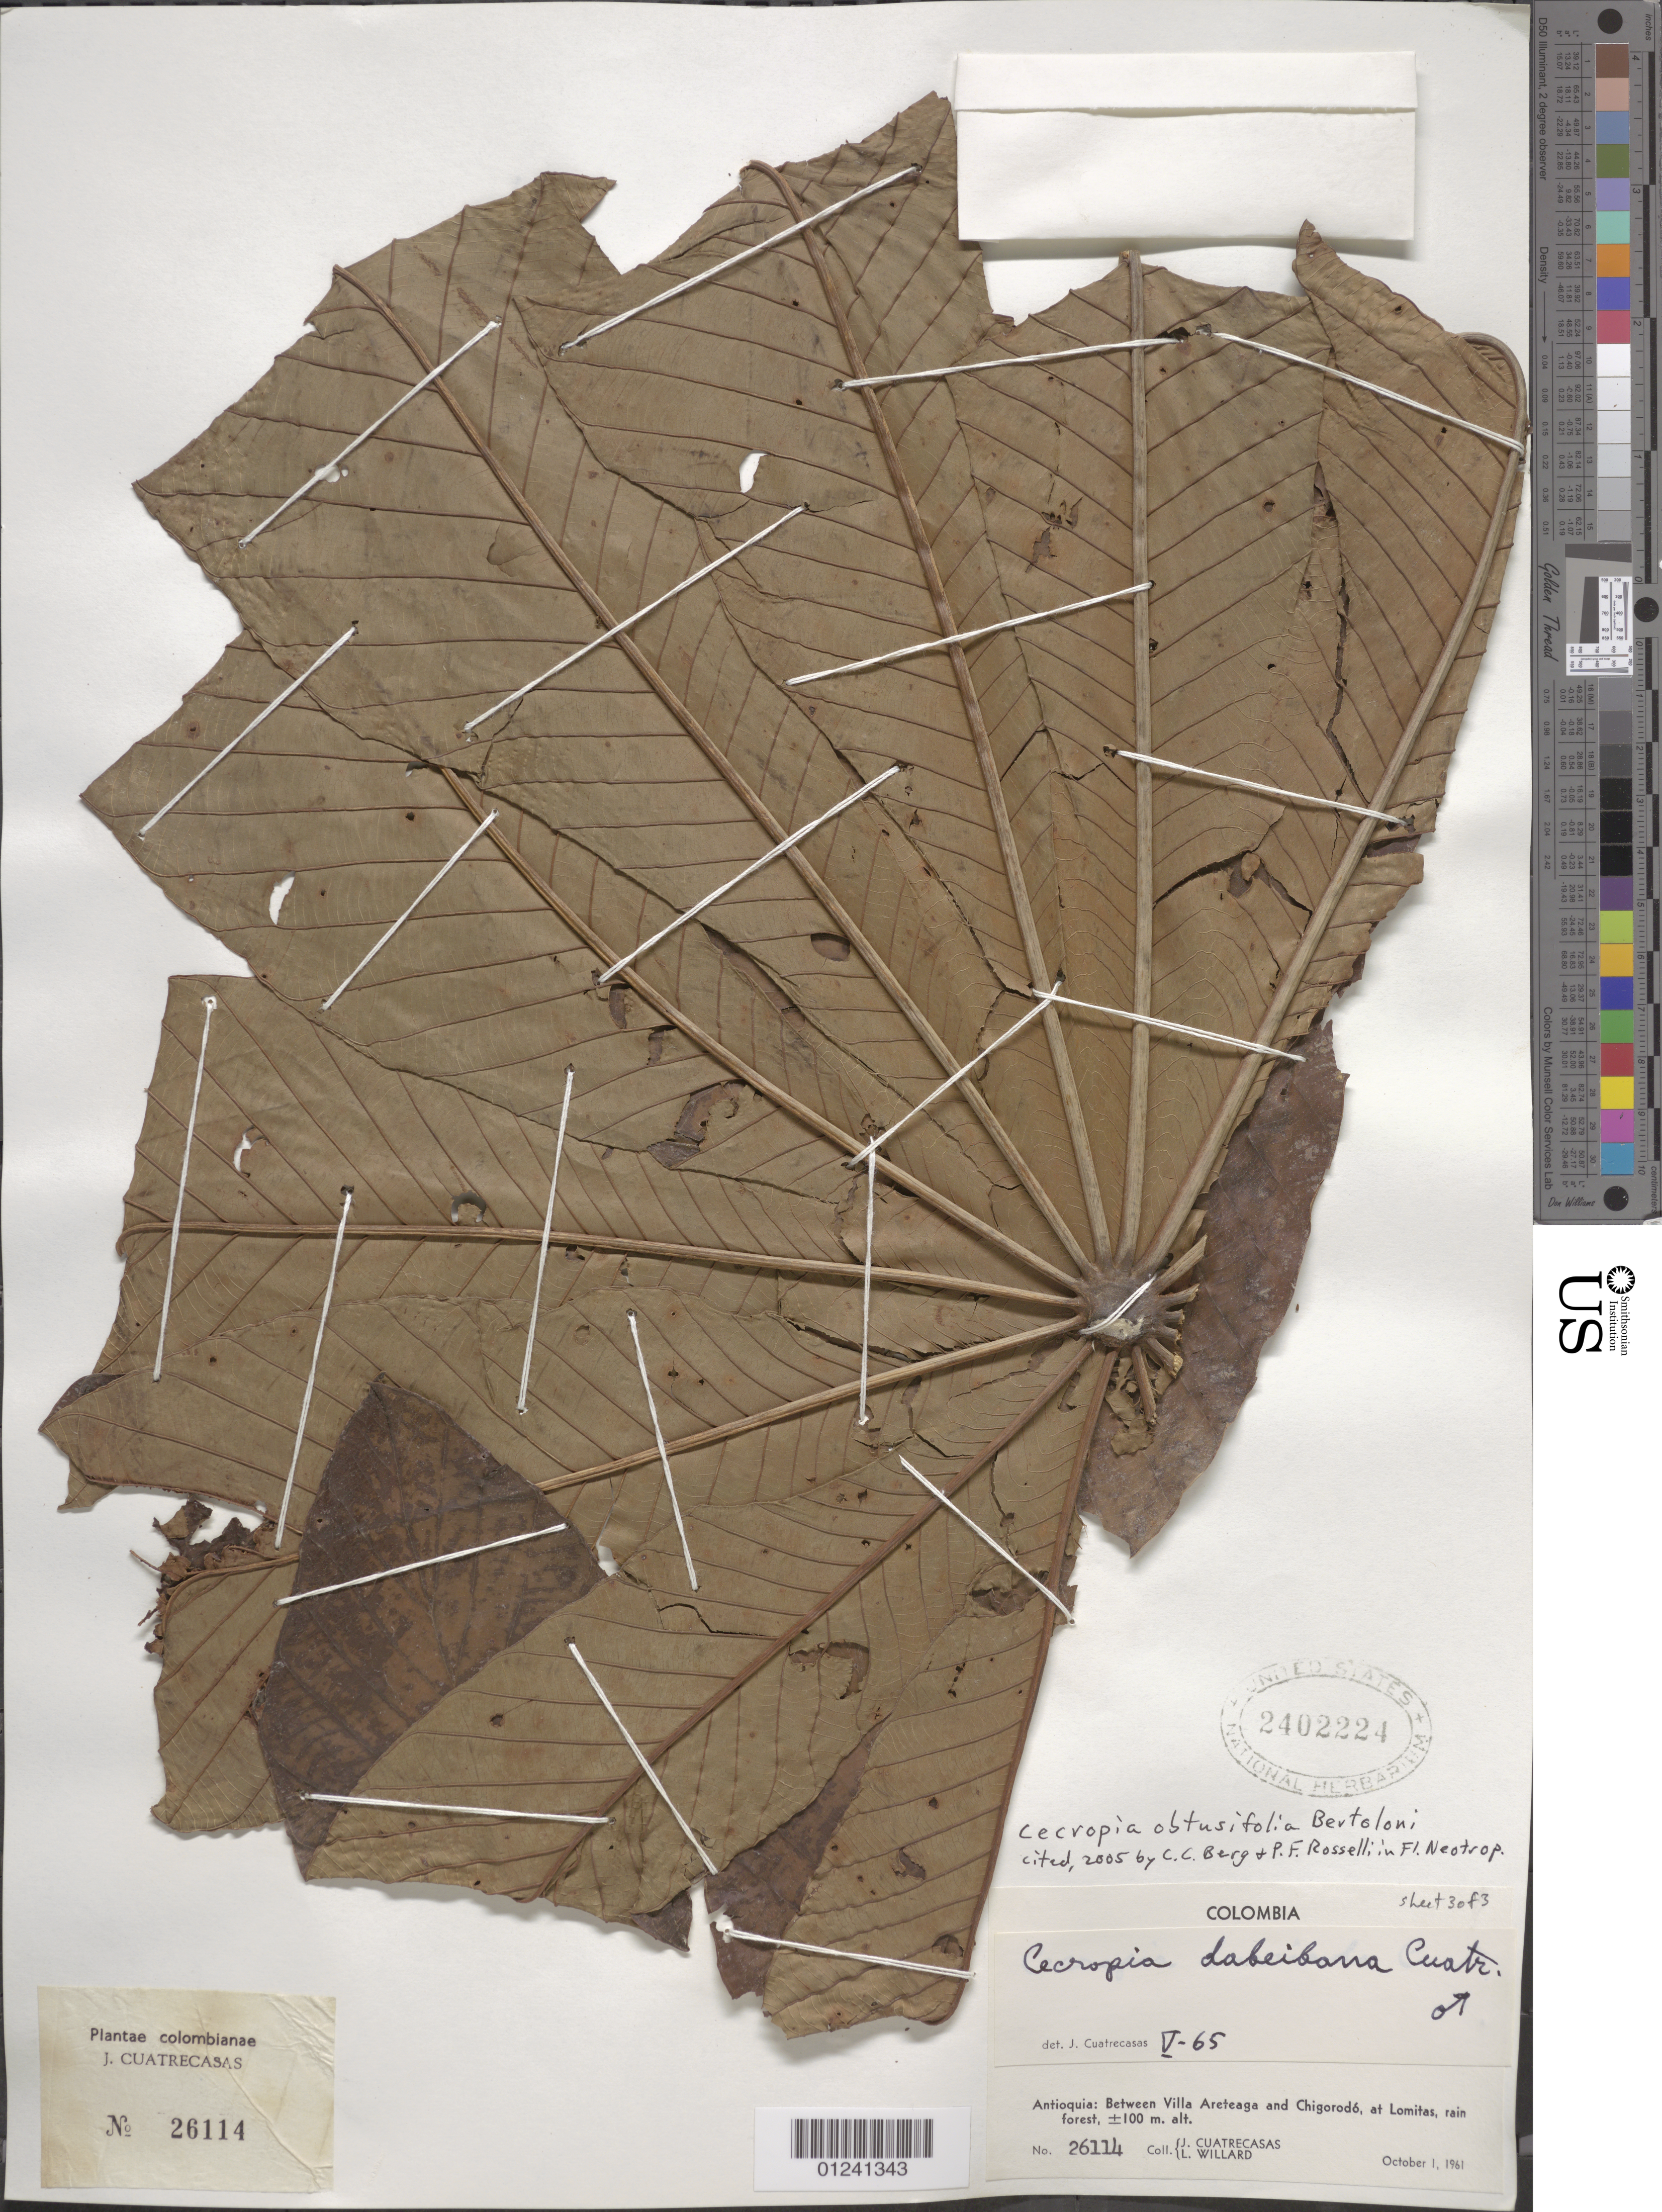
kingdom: Plantae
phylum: Tracheophyta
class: Magnoliopsida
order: Rosales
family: Urticaceae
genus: Cecropia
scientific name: Cecropia obtusifolia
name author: Bertol.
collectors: J. Cuatrecasas & L. Willard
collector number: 26114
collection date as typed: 1 Oct 1961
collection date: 1961-10-01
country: Colombia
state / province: Antioquia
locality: between Villa Arteaga and Chigorodó, at Lomitas, rain forest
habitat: rain forest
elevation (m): -100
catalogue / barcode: US 2402224